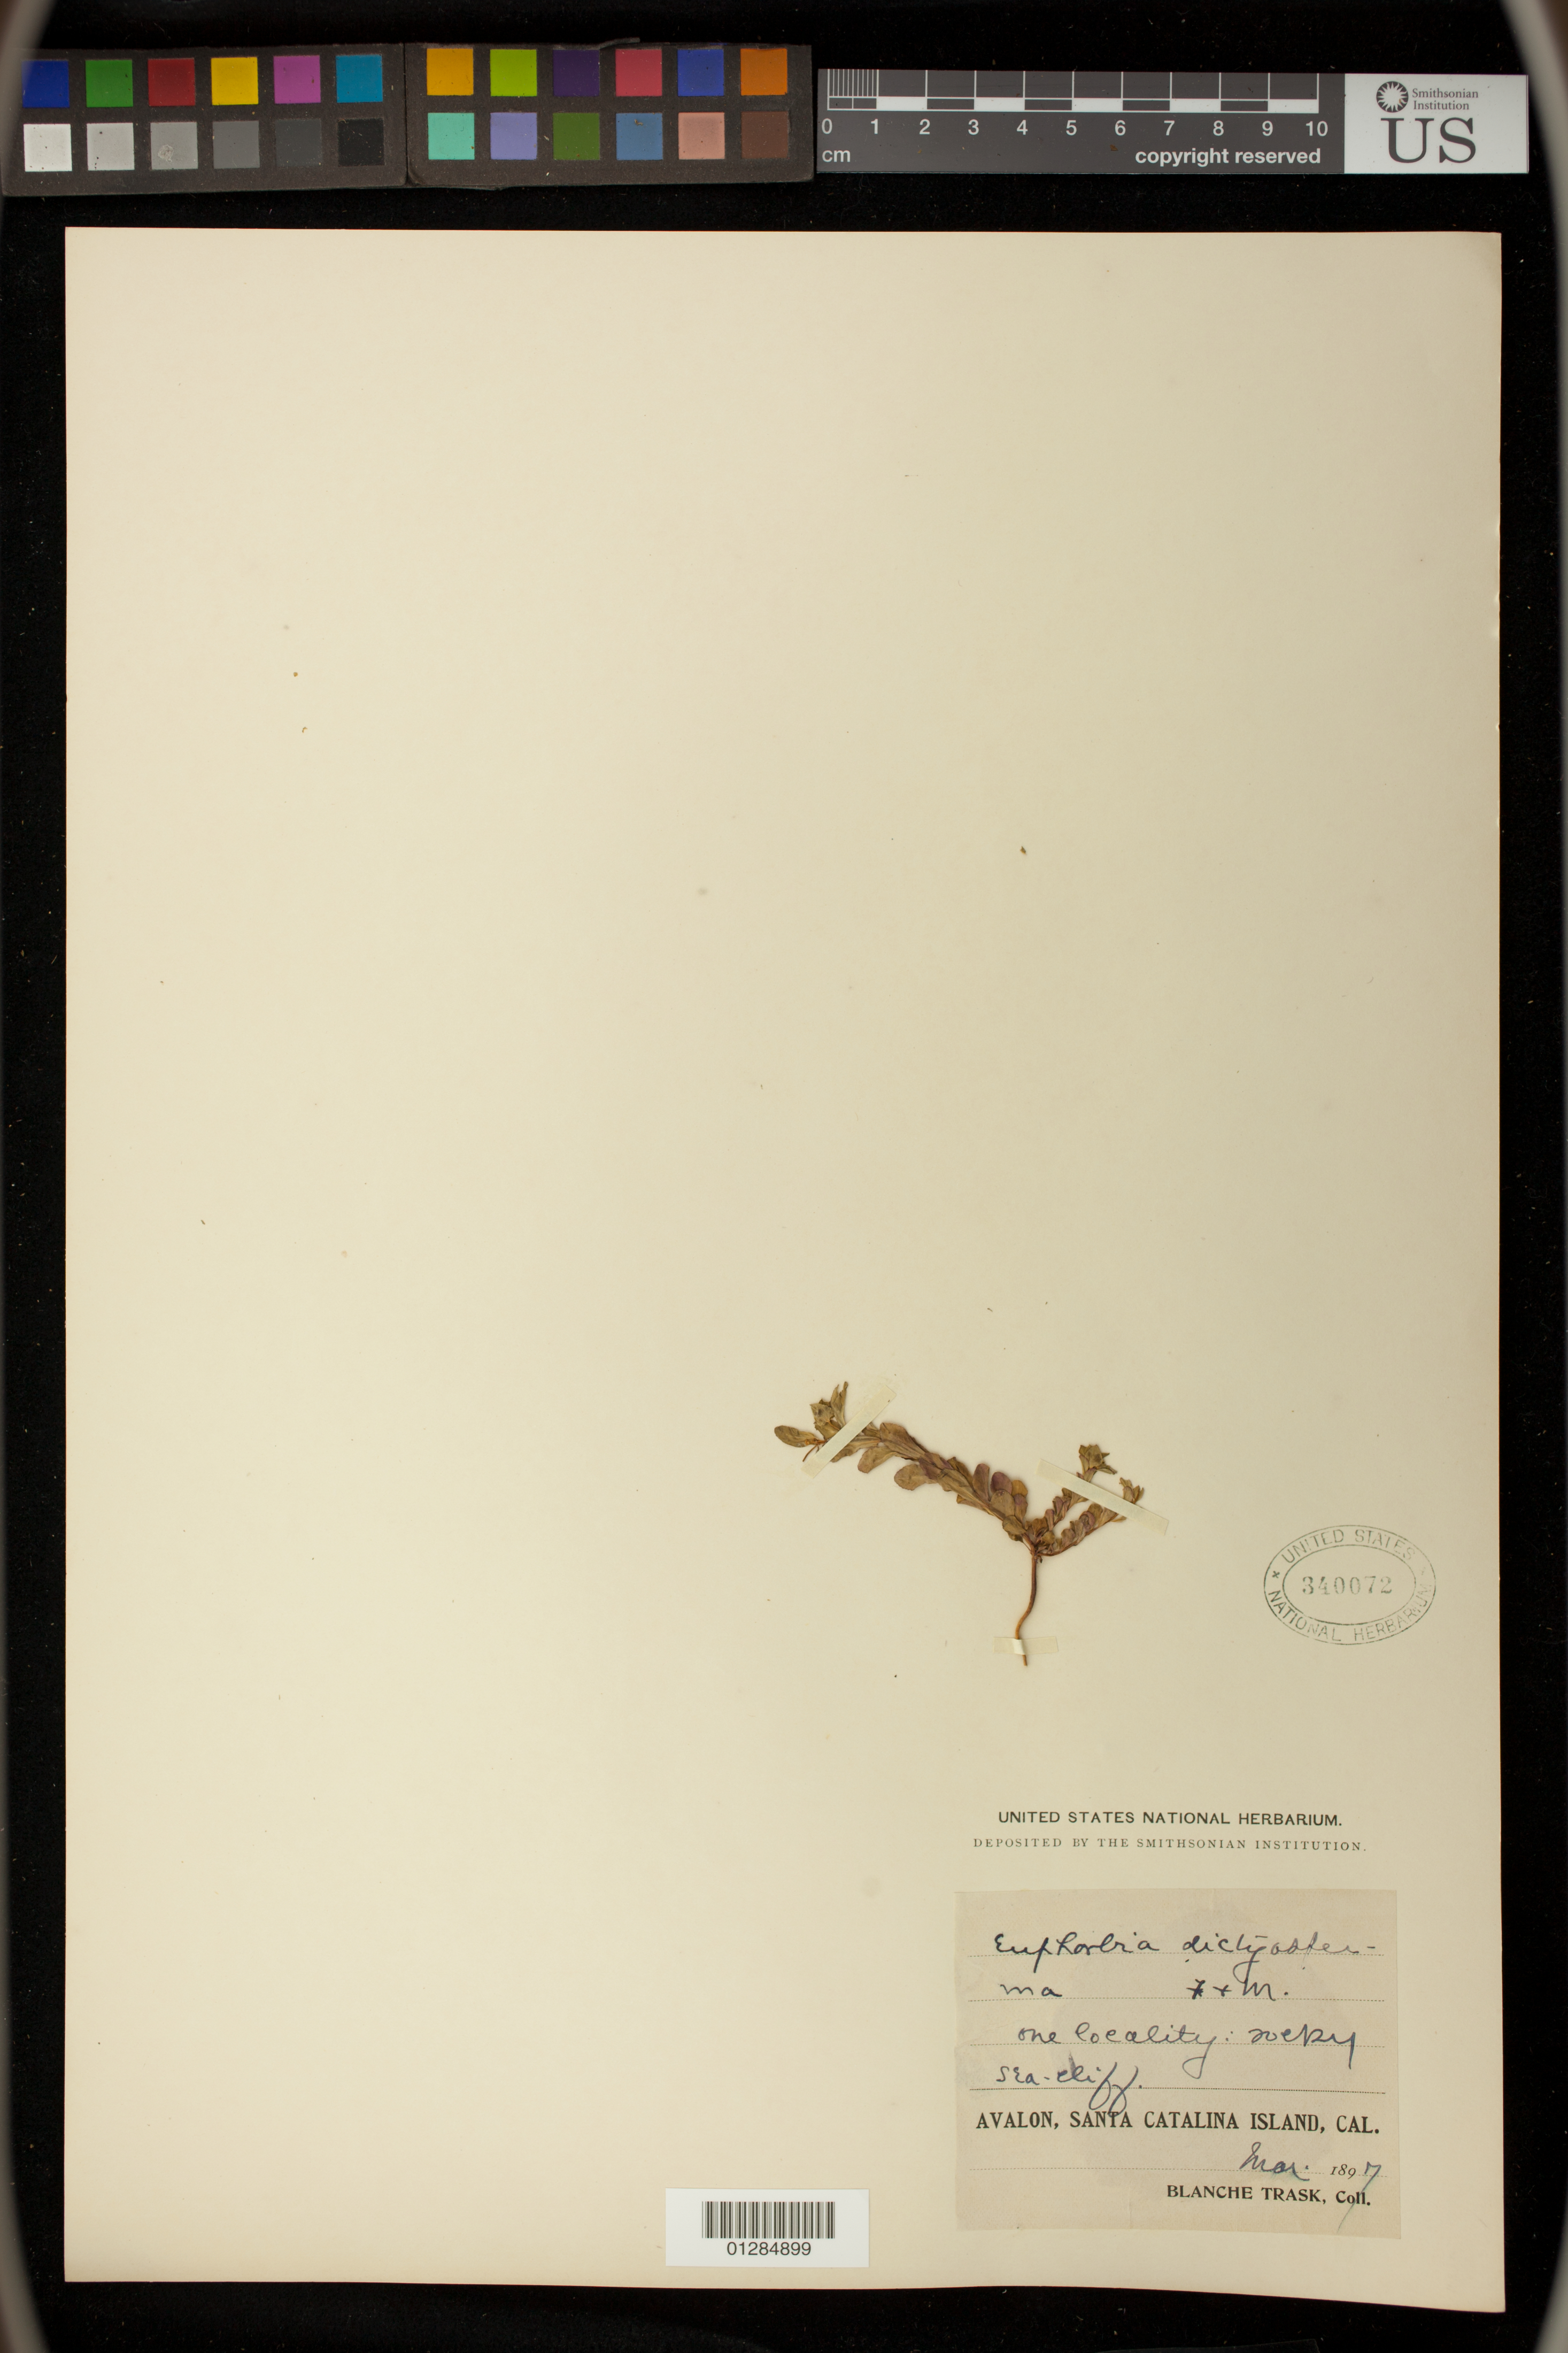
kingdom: Plantae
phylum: Tracheophyta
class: Magnoliopsida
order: Malpighiales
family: Euphorbiaceae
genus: Euphorbia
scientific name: Euphorbia spathulata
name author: Lam.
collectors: B. Trask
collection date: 1897-03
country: United States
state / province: California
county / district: Los Angeles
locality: Avalon, Santa Catalina Island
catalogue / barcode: US 340072